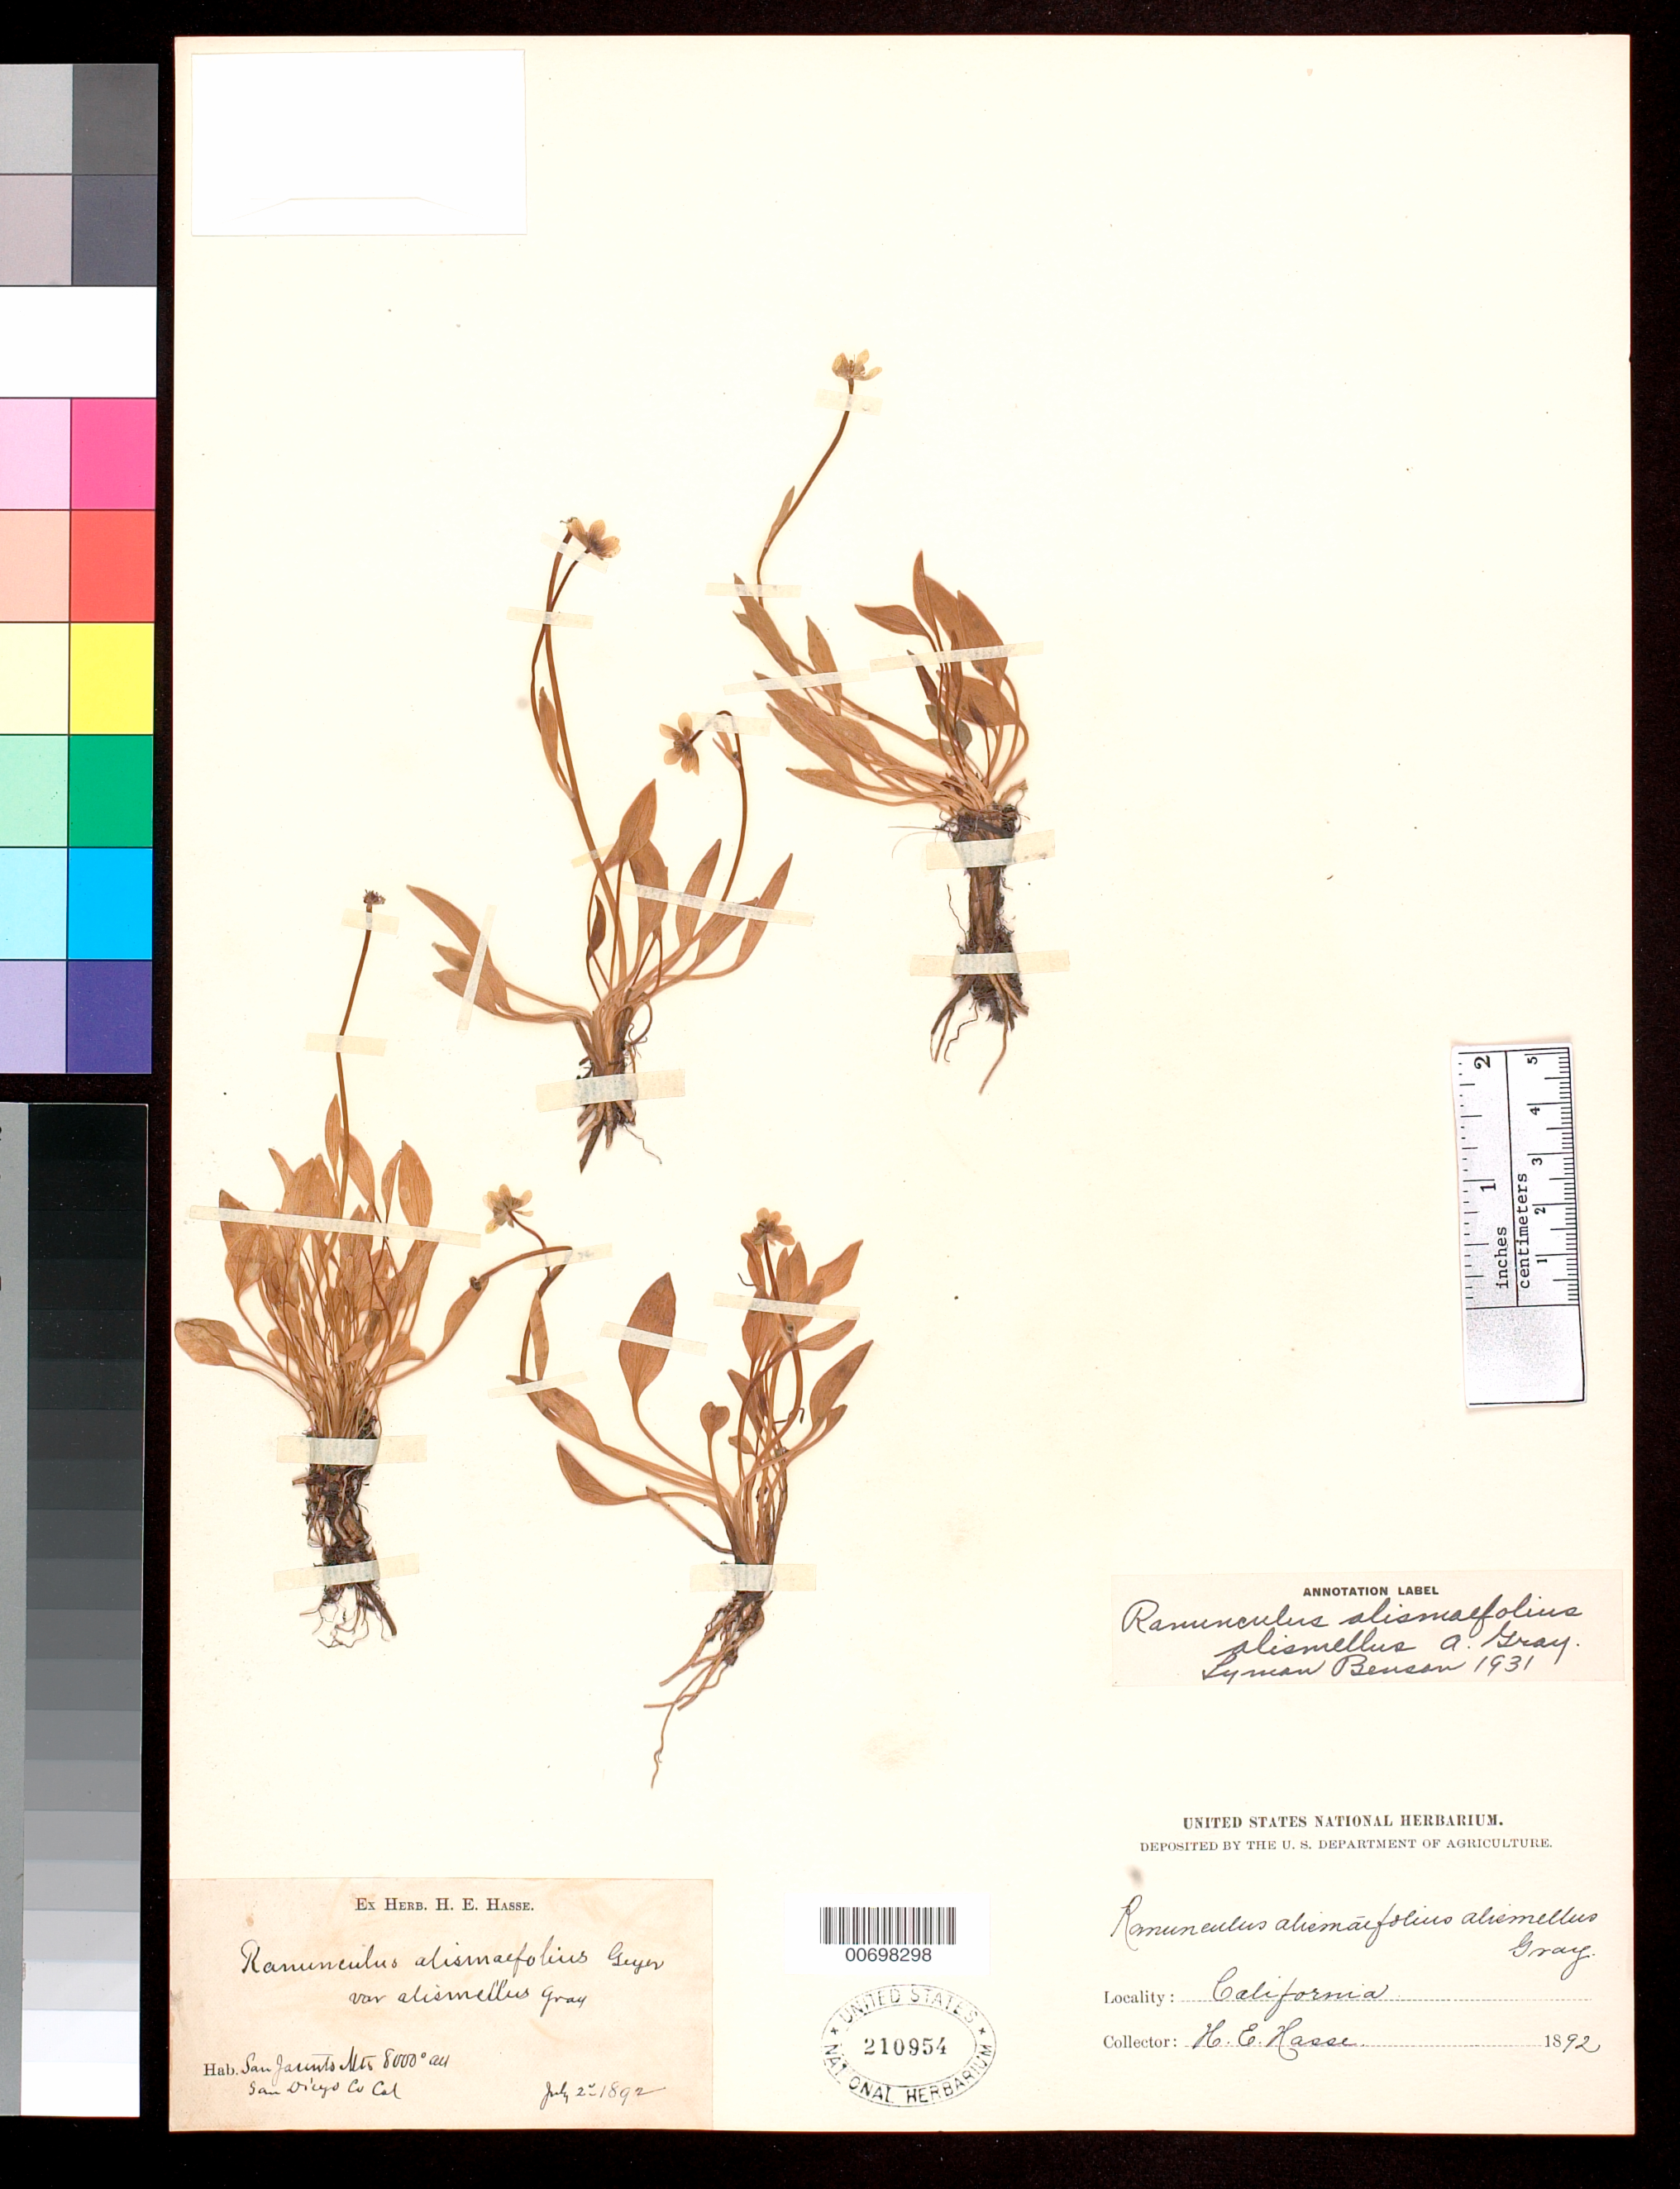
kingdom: Plantae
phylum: Tracheophyta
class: Magnoliopsida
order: Ranunculales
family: Ranunculaceae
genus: Ranunculus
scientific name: Ranunculus alismifolius var. alismellus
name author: A. Gray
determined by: Benson, L. D., (POM), Pomona College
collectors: H. E. Hasse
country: United States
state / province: California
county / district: Riverside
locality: San Jacinto Mts.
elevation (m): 2438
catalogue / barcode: US 210954